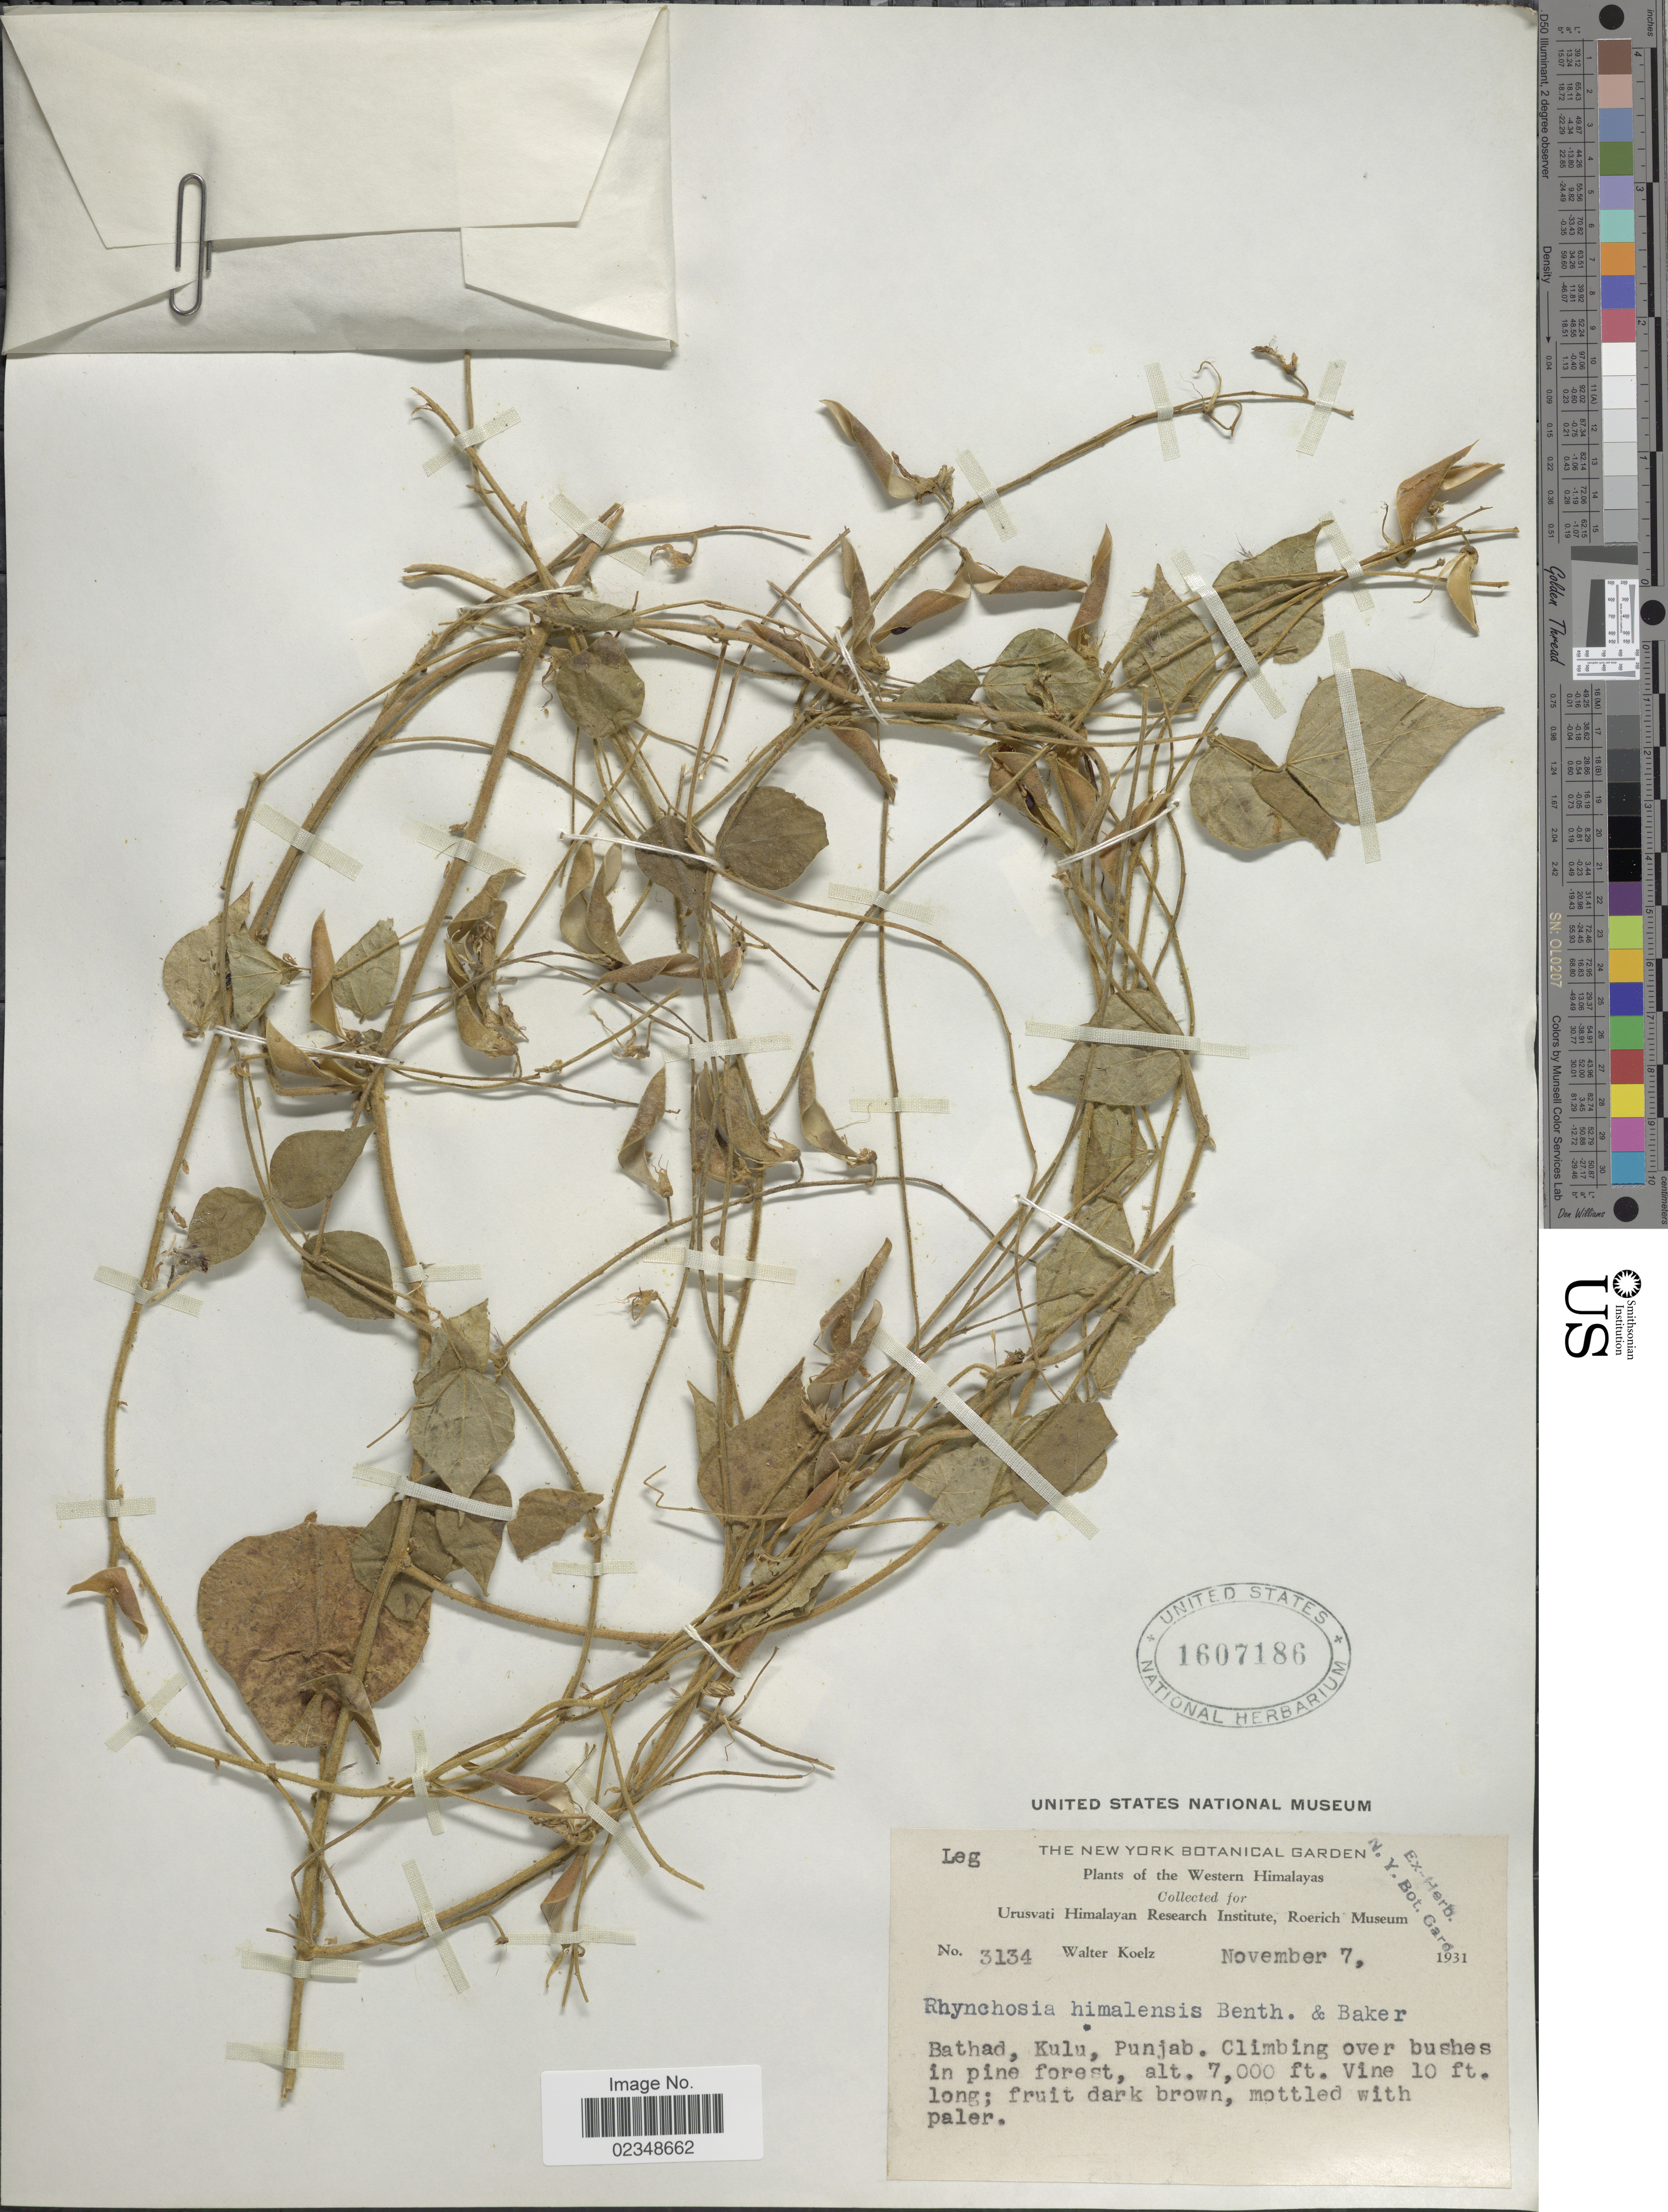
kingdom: Plantae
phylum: Tracheophyta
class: Magnoliopsida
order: Fabales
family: Fabaceae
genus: Rhynchosia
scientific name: Rhynchosia himalensis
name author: Benth. ex Baker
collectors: W. N. Koelz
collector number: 3134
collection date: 1931-11-07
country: India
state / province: Punjab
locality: Western Himalayas, Bathad, Kulu, Punjab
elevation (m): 2134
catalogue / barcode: US 1607186